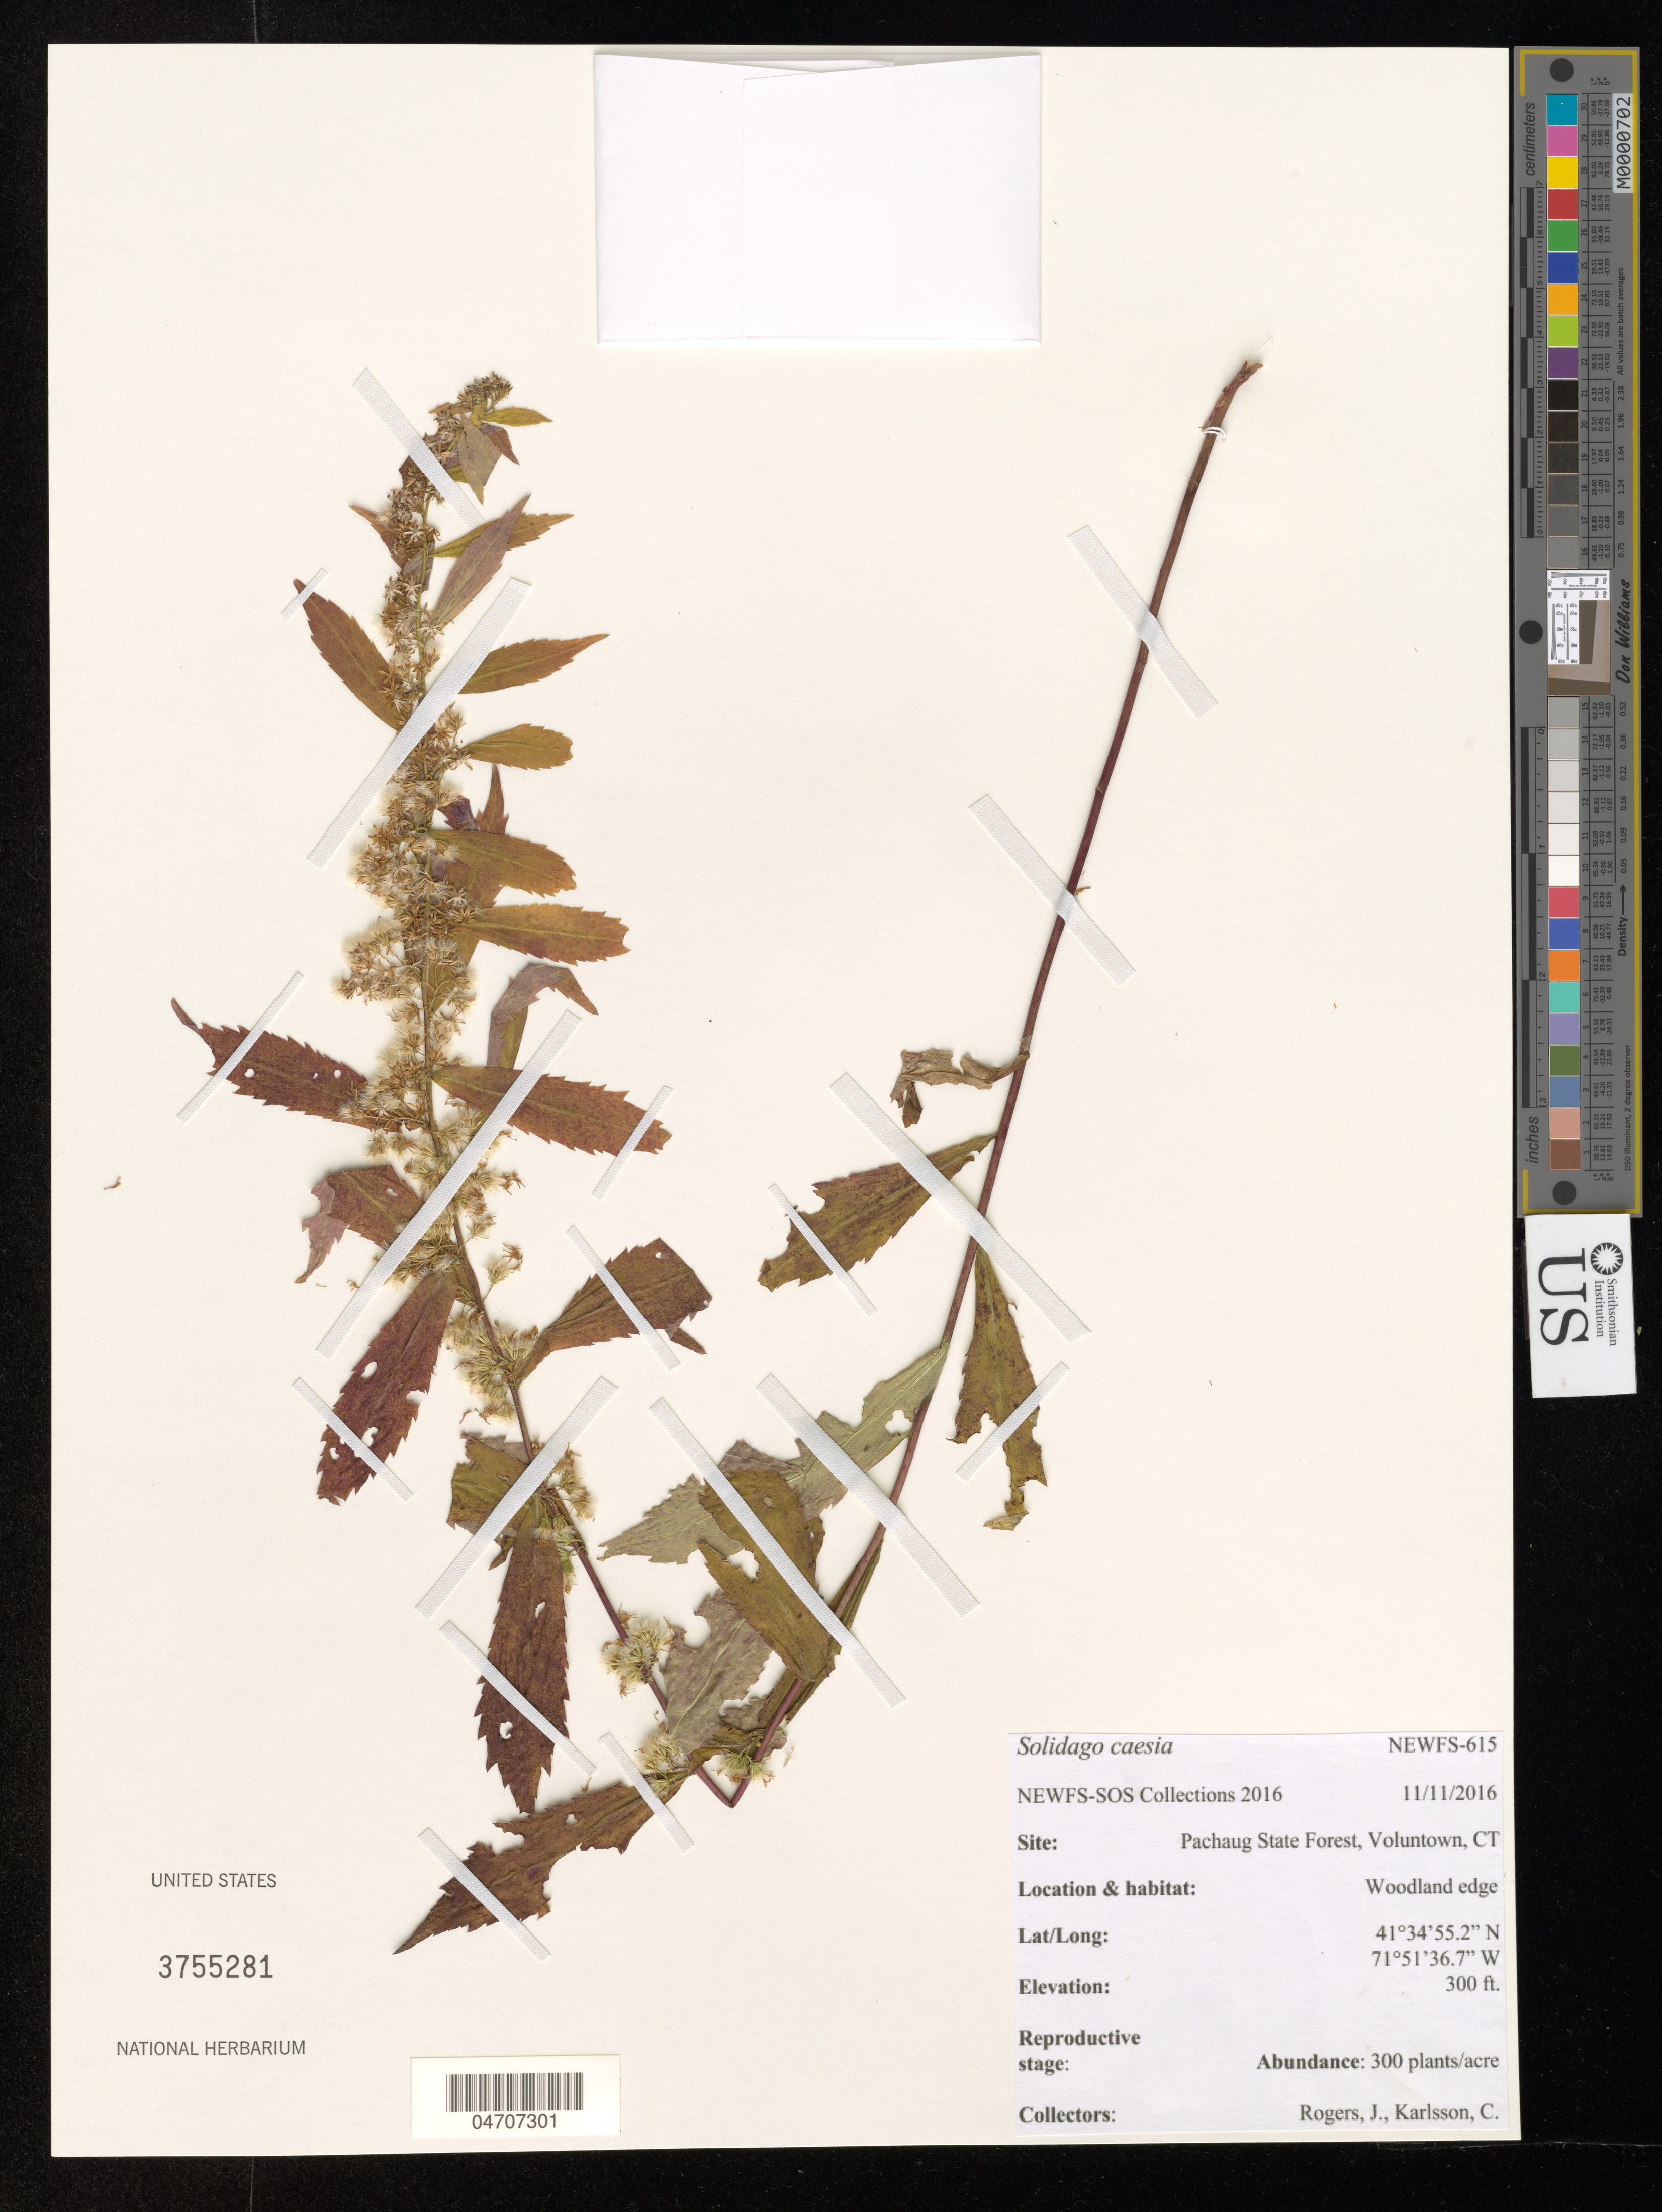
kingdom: Plantae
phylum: Tracheophyta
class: Magnoliopsida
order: Asterales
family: Asteraceae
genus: Solidago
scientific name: Solidago caesia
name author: L.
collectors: J. Rogers & C. Karlsson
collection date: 2016-11-11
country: United States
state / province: Connecticut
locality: Site: Pachaug State Forest, Voluntown, CT.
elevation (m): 91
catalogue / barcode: US 3755281